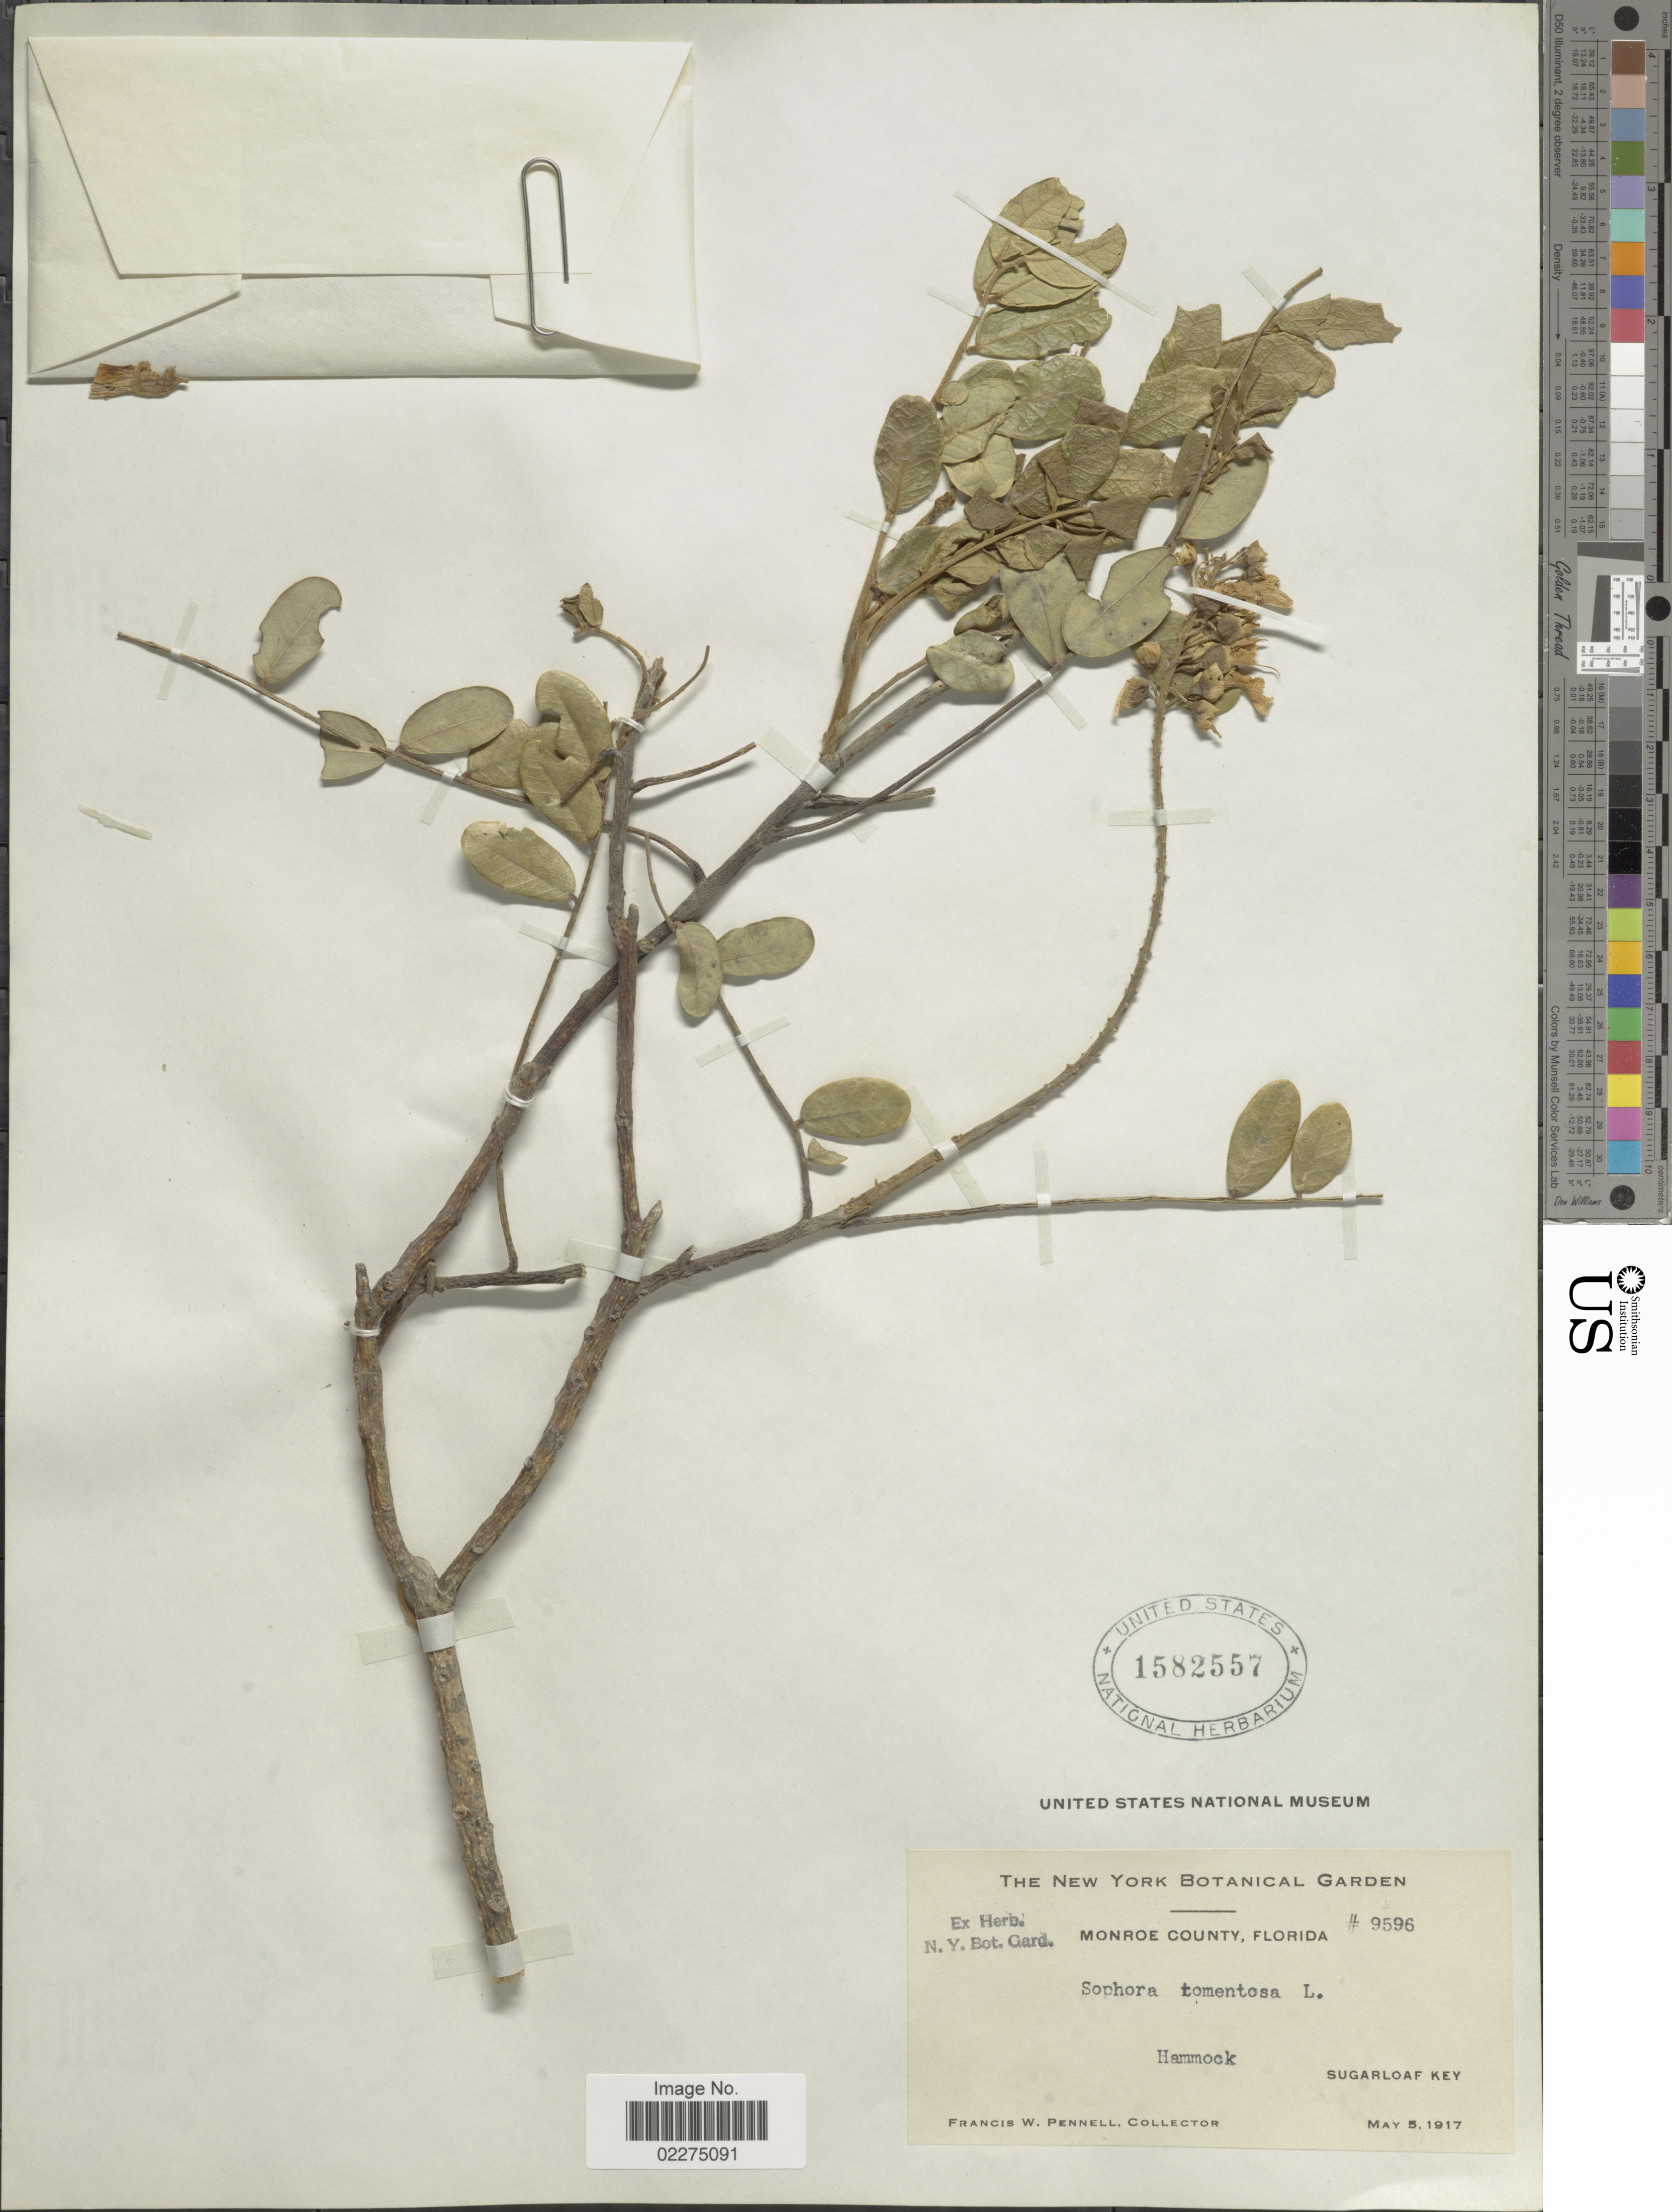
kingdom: Plantae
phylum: Tracheophyta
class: Magnoliopsida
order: Fabales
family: Fabaceae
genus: Sophora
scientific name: Sophora tomentosa var. truncata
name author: Torr. & A. Gray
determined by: Strong, Mark T., (BOT), Smithsonian Institution - National Museum of Natural History (UNITED STATES)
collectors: F. W. Pennell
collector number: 9596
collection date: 1917-05-05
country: United States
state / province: Florida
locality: Monroe County. Hammock. Sugarloaf Key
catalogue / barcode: US 1582557